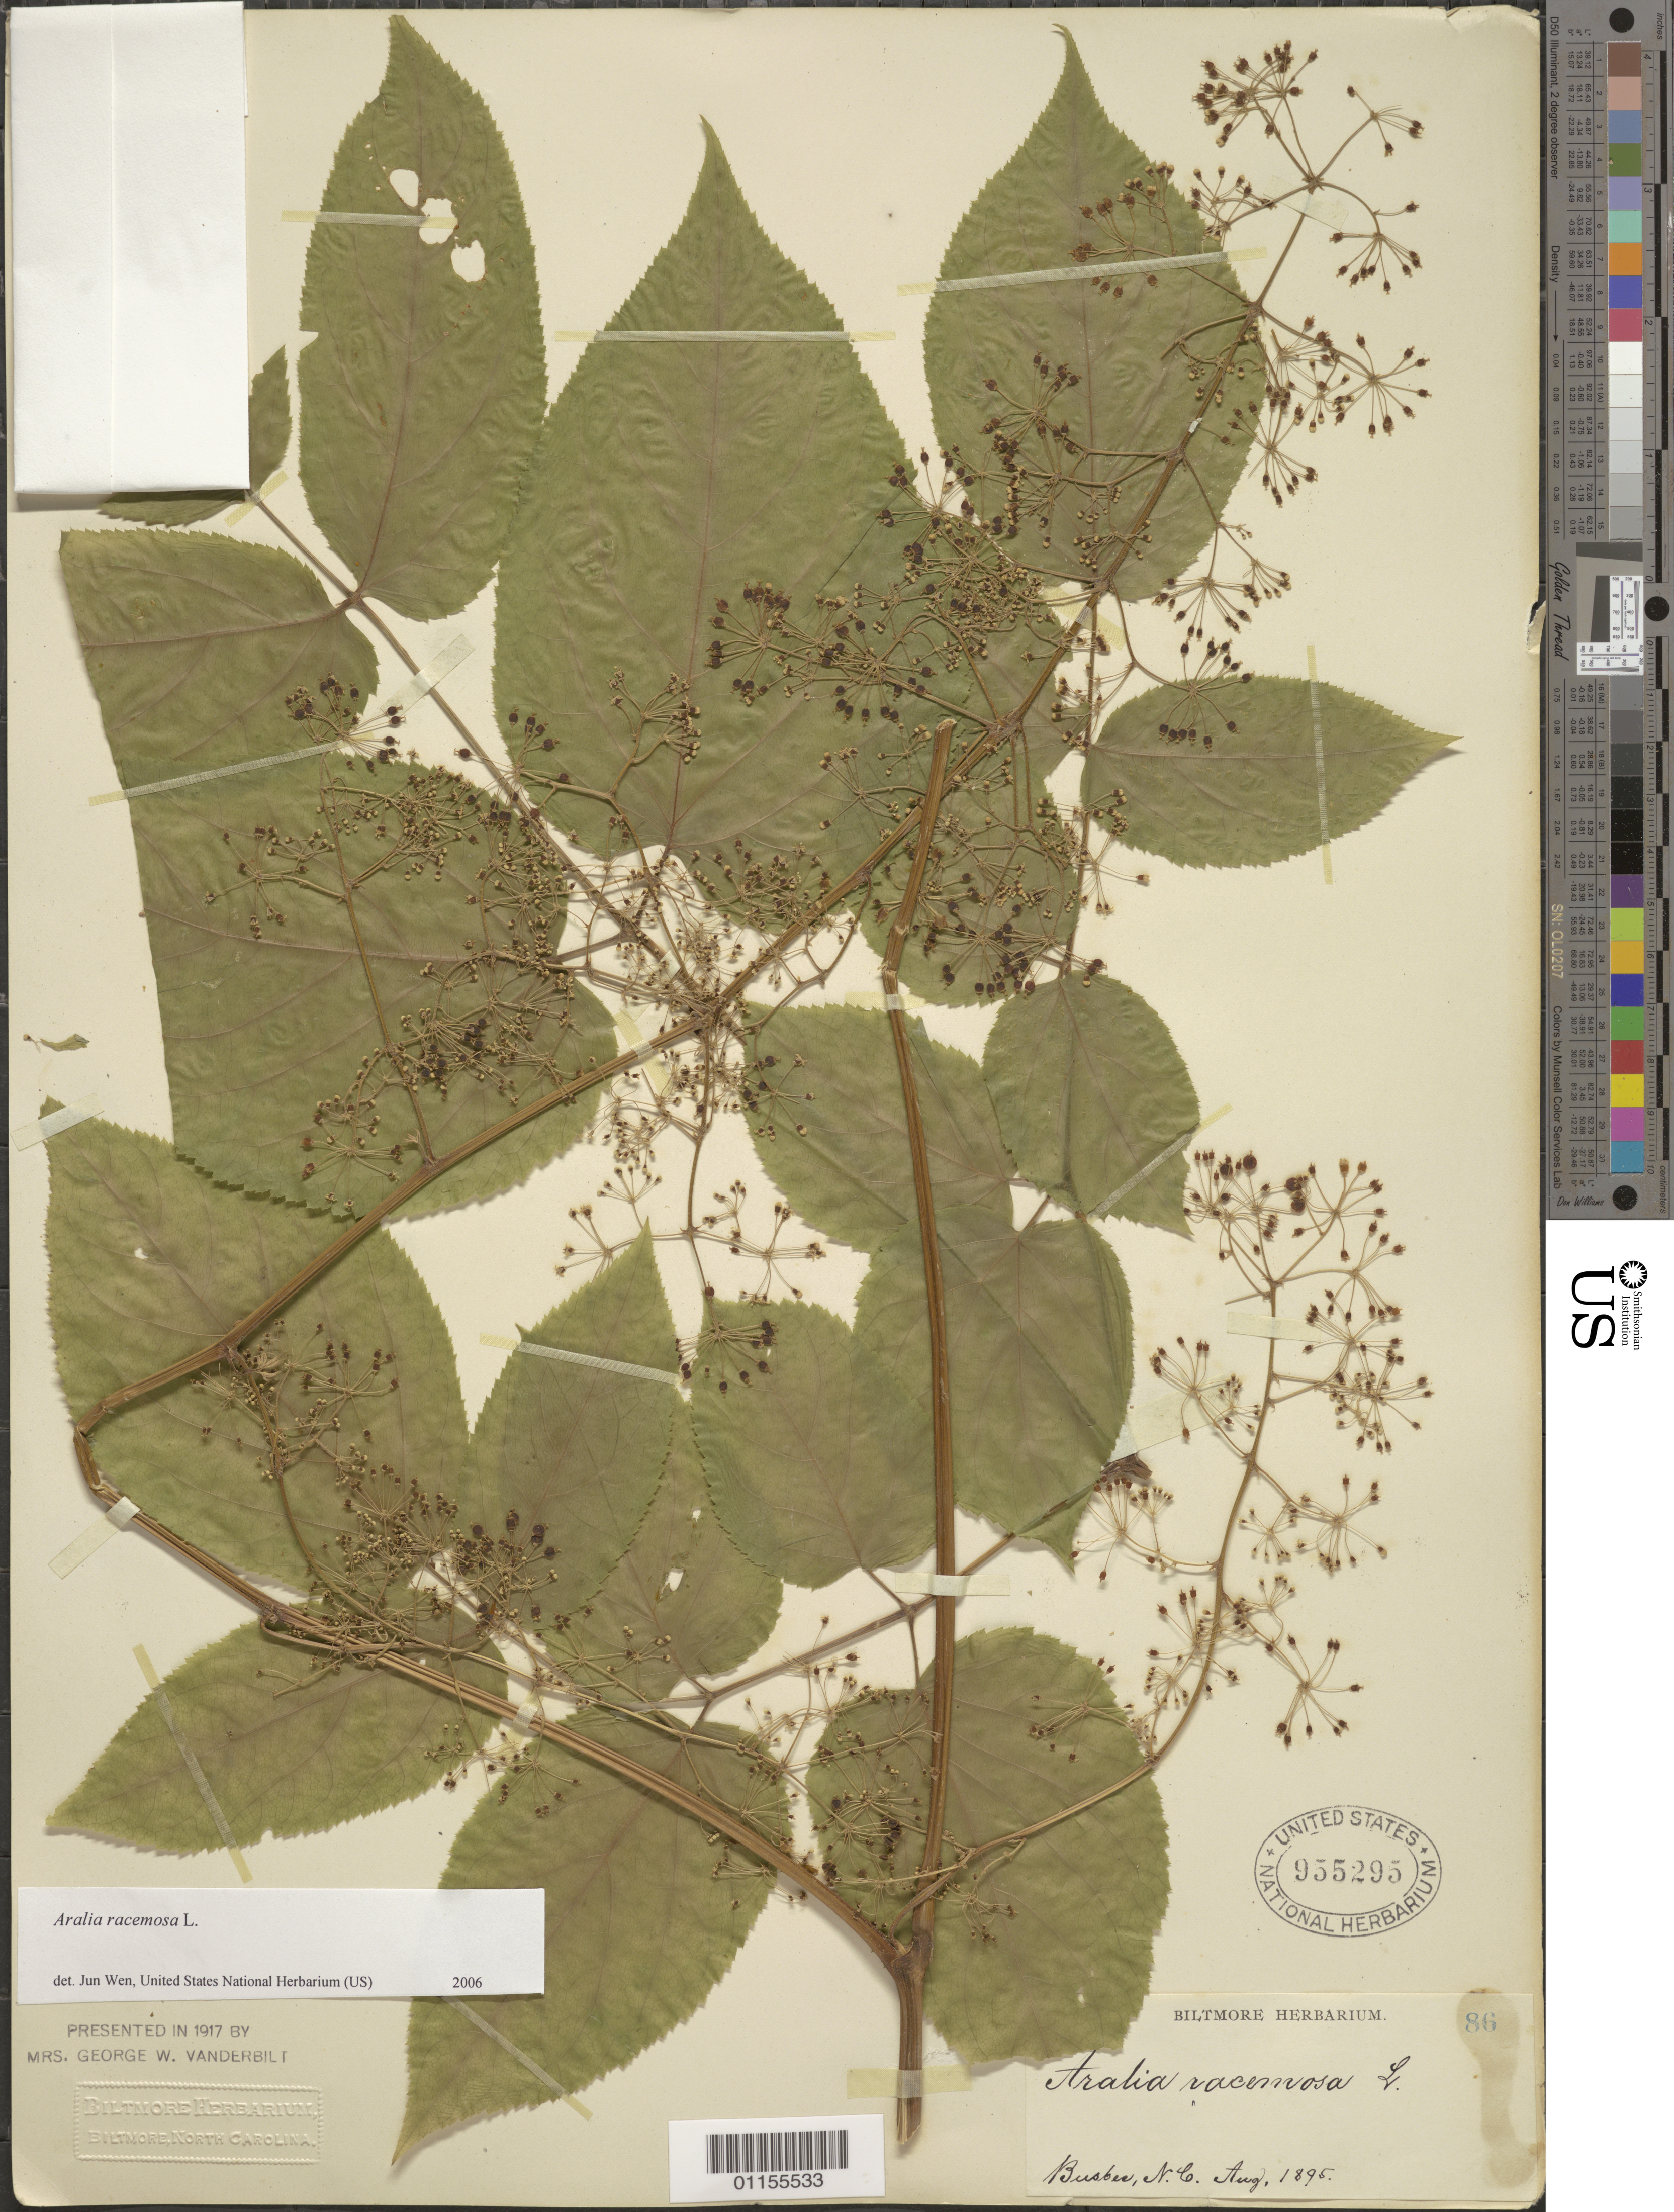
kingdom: Plantae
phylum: Tracheophyta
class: Magnoliopsida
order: Apiales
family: Araliaceae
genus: Aralia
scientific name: Aralia racemosa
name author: L.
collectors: ex herb. Biltmore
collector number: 86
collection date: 1895-08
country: United States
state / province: North Carolina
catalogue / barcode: US 955295